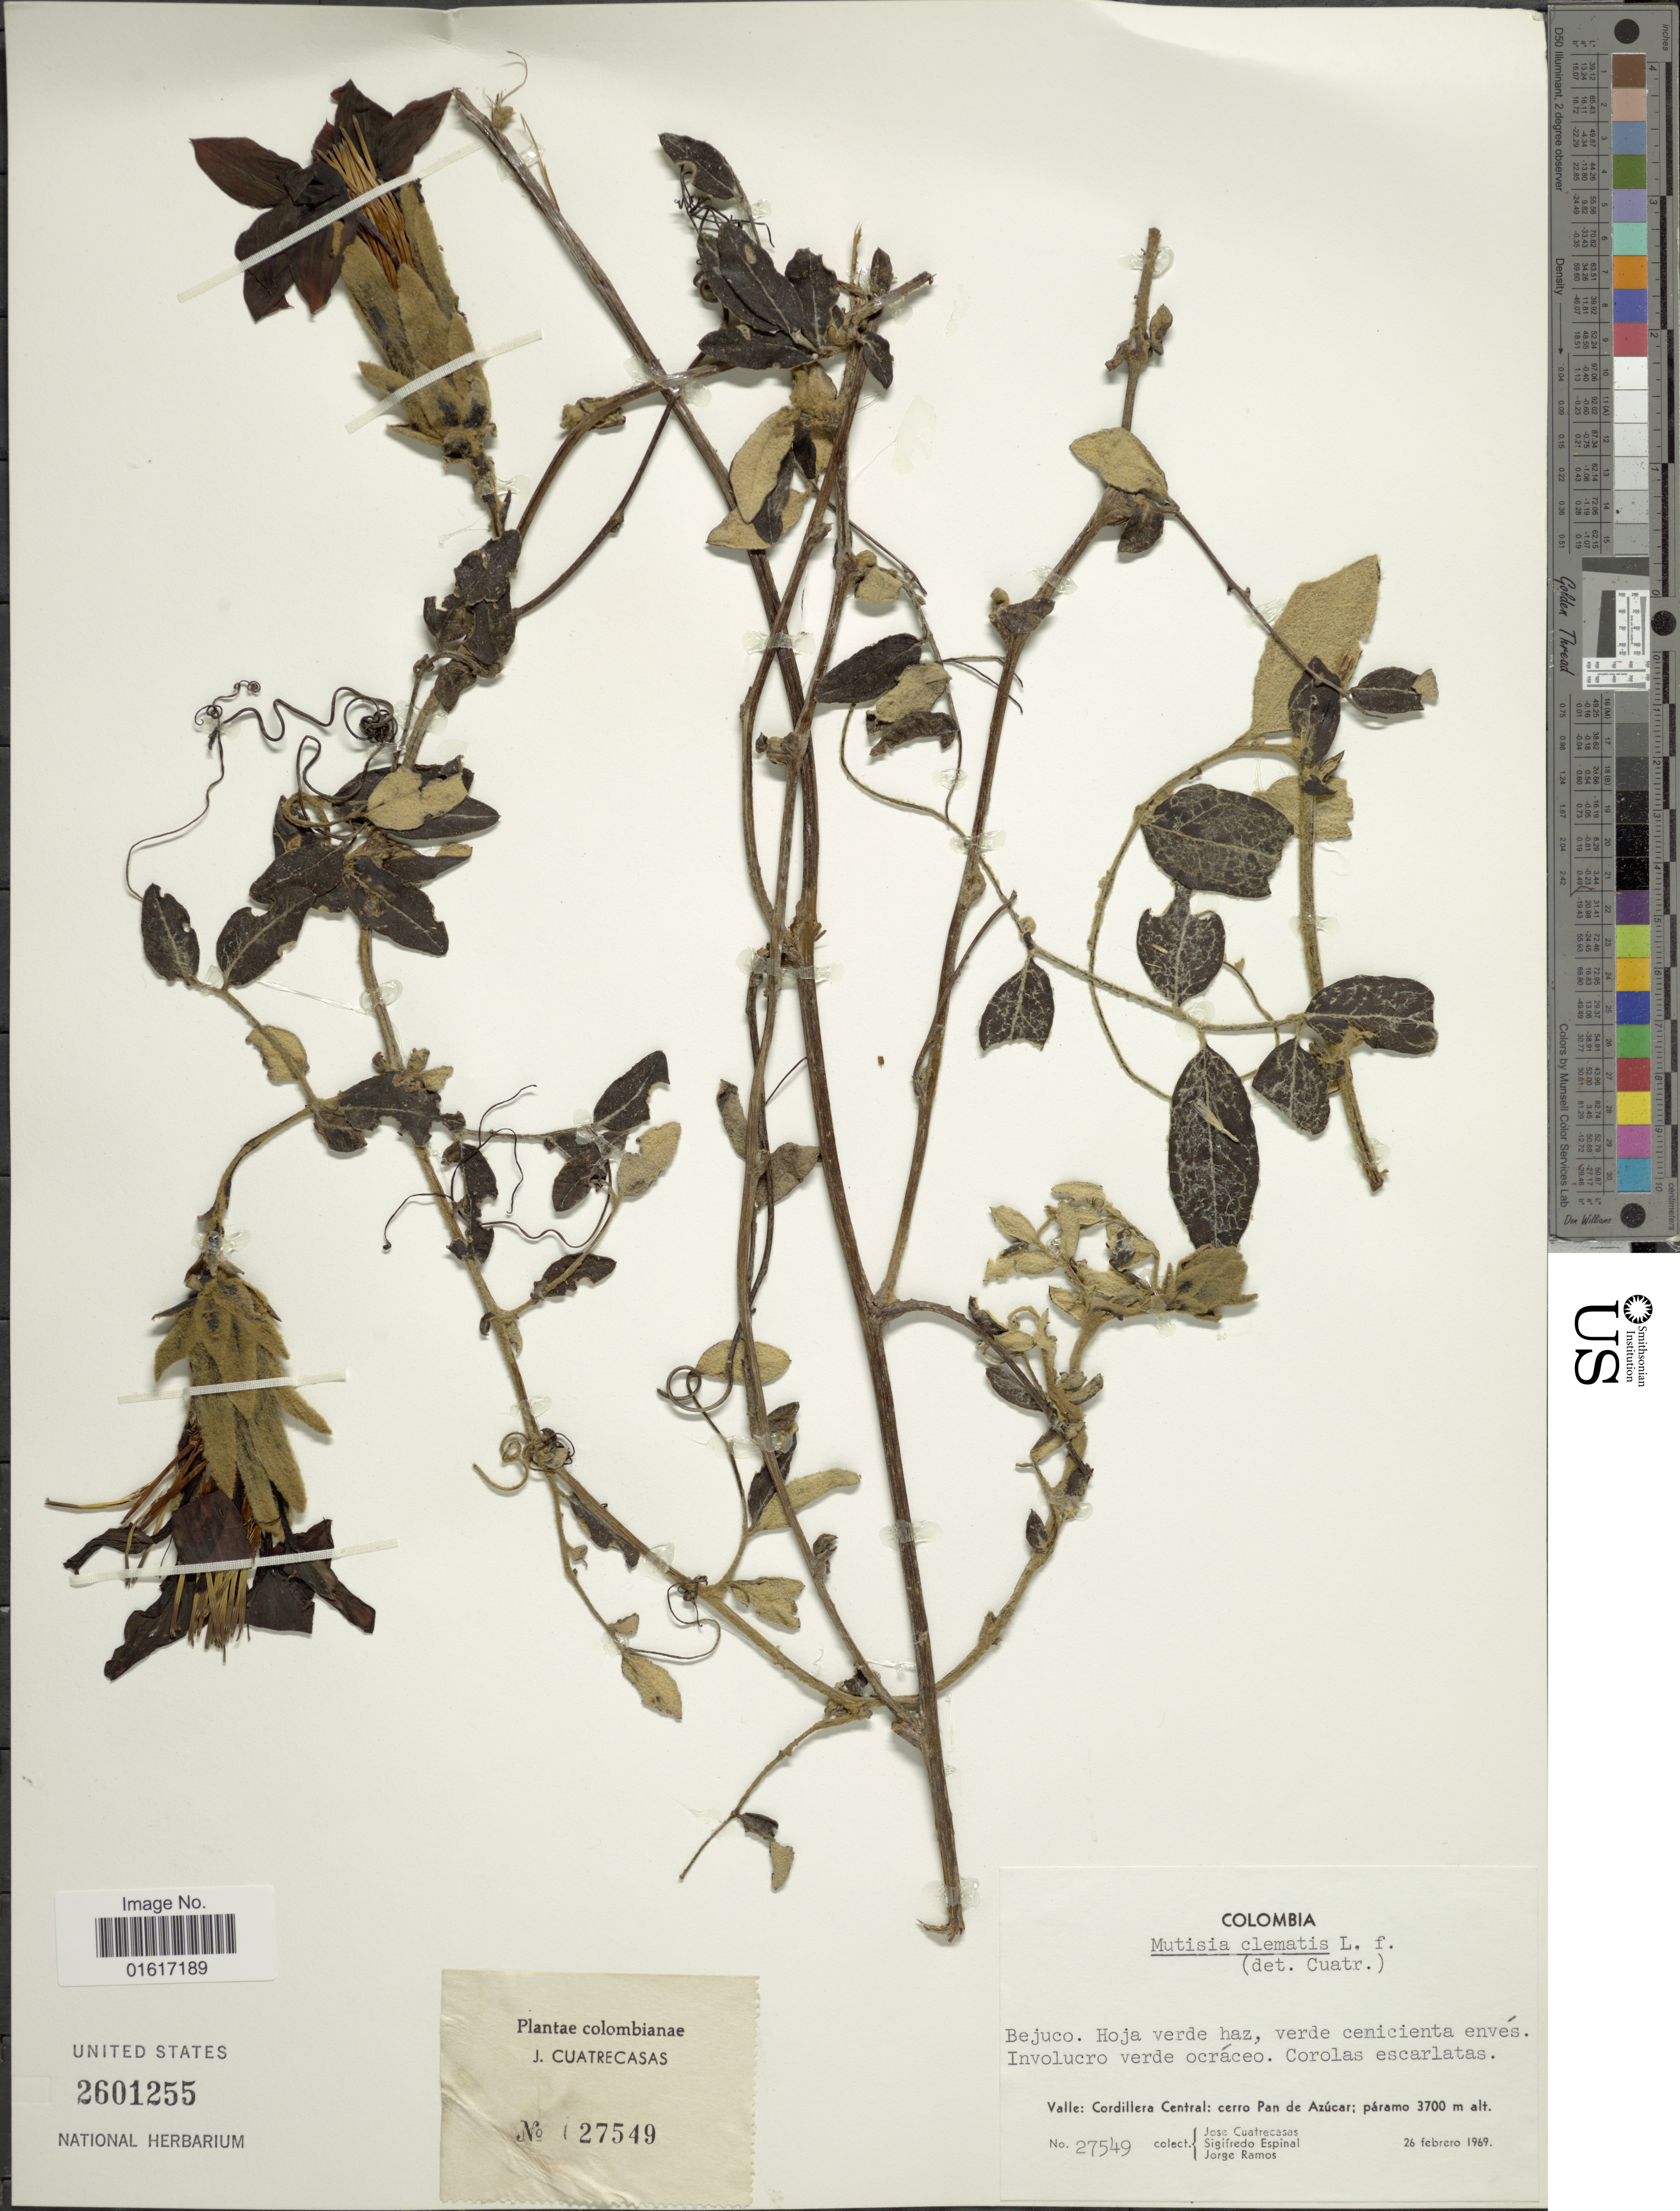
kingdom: Plantae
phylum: Tracheophyta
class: Magnoliopsida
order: Asterales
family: Asteraceae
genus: Mutisia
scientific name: Mutisia clematis var. clematis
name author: L. f.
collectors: J. Cuatrecasas, S. T. Espinal & J. Ramos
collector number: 27549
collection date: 1969-02-26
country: Colombia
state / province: Valle del Cauca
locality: Valle: Cordillera Central: cerro Pan de Azúcar; páramo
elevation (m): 3700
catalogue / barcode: US 2601255